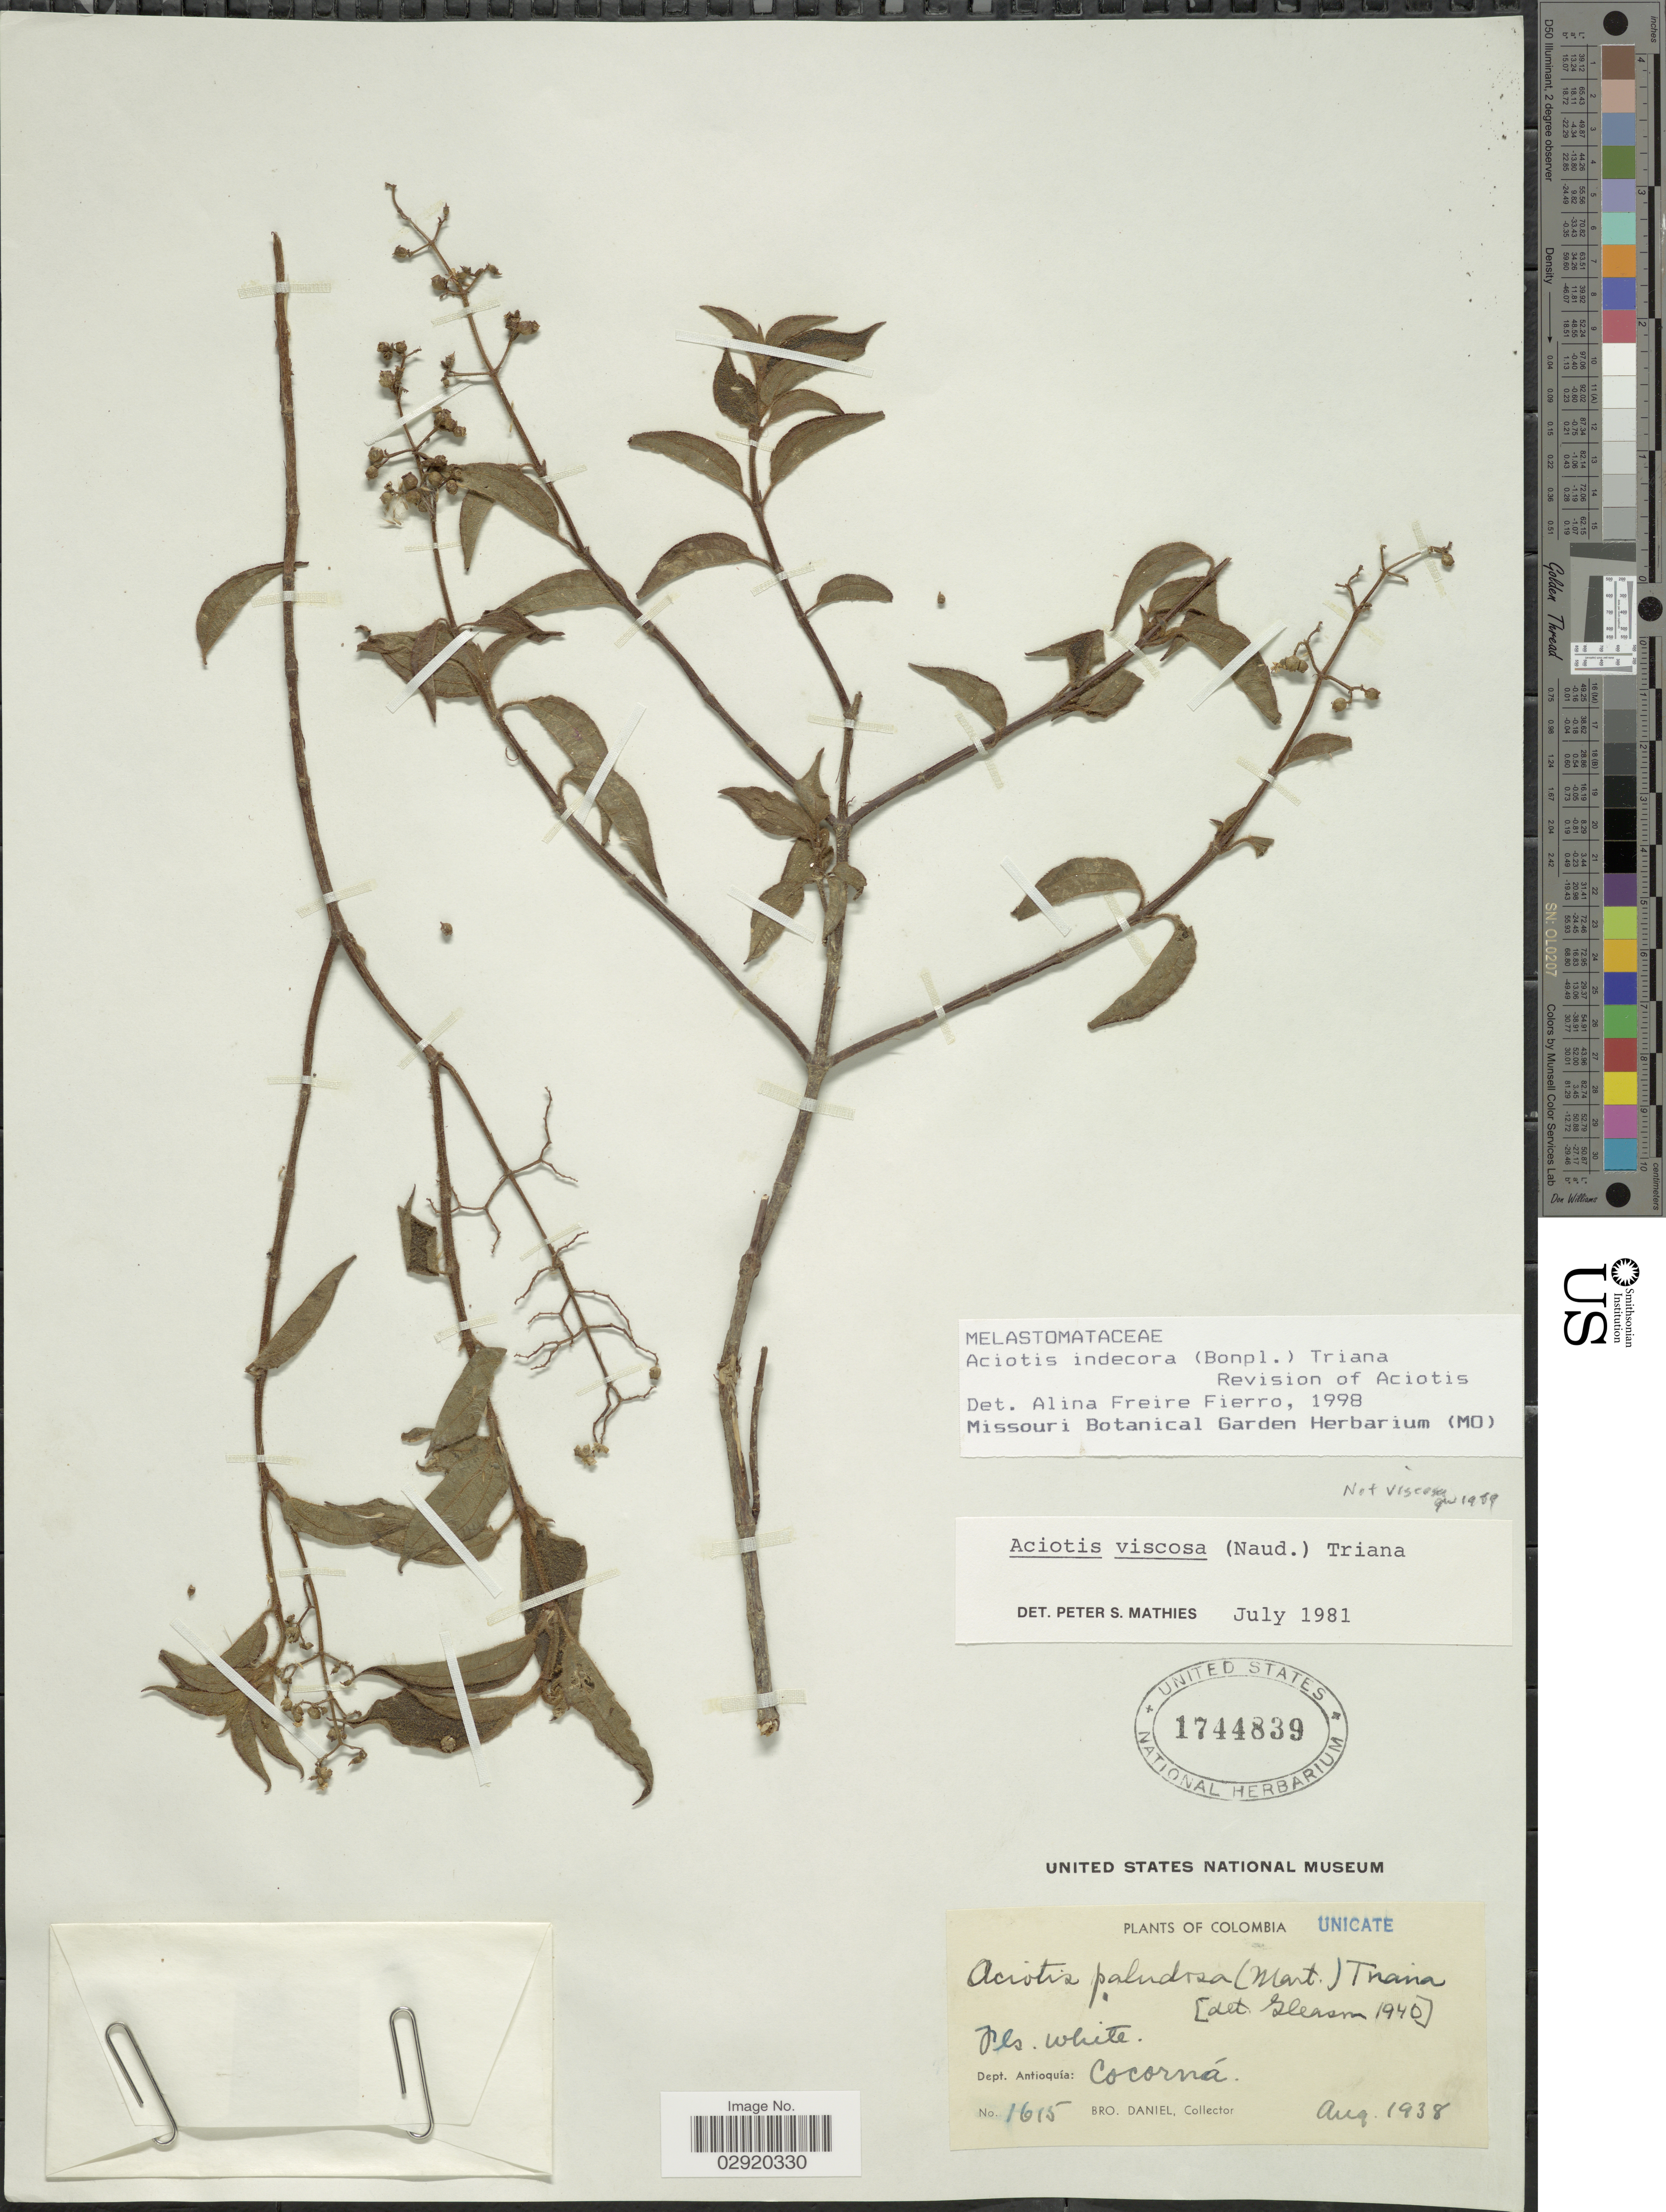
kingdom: Plantae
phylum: Tracheophyta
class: Magnoliopsida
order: Myrtales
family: Melastomataceae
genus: Aciotis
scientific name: Aciotis indecora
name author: (Bonpl.) Triana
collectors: Bro. Daniel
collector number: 1615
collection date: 1938-08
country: Colombia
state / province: Antioquia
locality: Dept. Antioquia: Cocorná.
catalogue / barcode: US 1744839